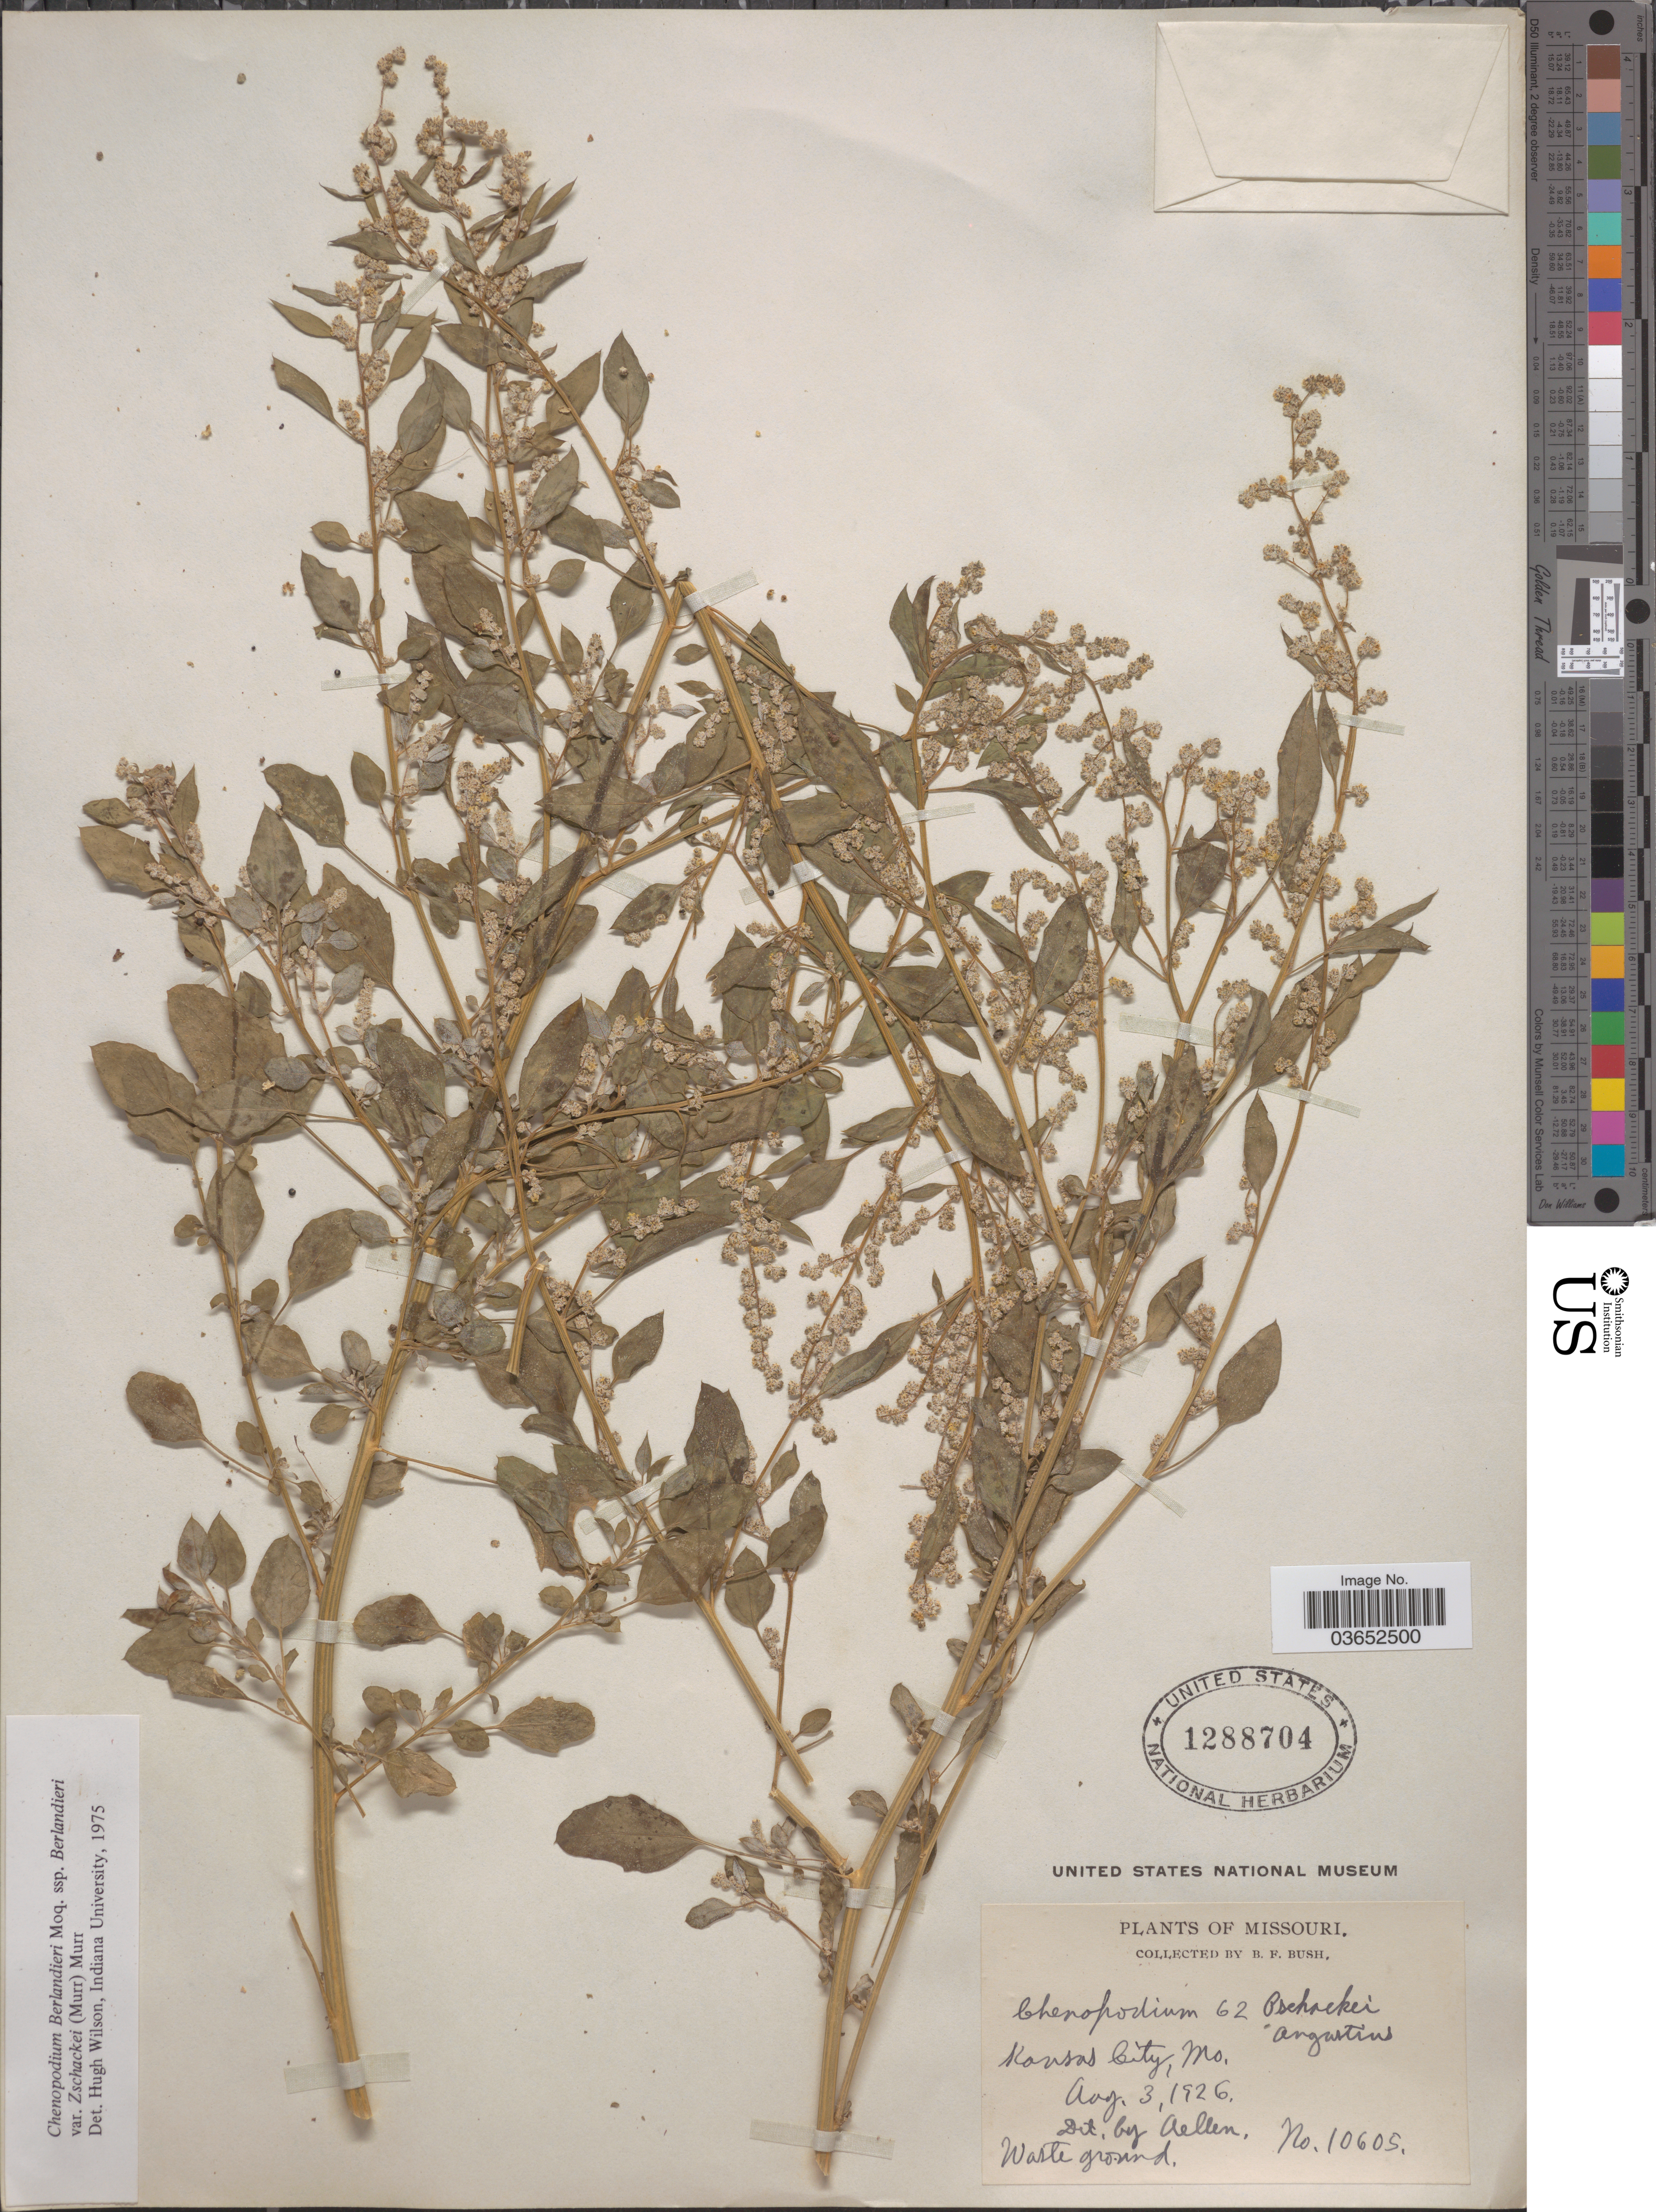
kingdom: Plantae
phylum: Tracheophyta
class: Magnoliopsida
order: Caryophyllales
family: Amaranthaceae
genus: Chenopodium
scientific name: Chenopodium berlandieri var. typicum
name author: A. Ludw. ex Graebn.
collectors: B. F. Bush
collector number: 10605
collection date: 1926-08-03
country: United States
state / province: Missouri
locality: Kansas City.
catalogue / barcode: US 1288704